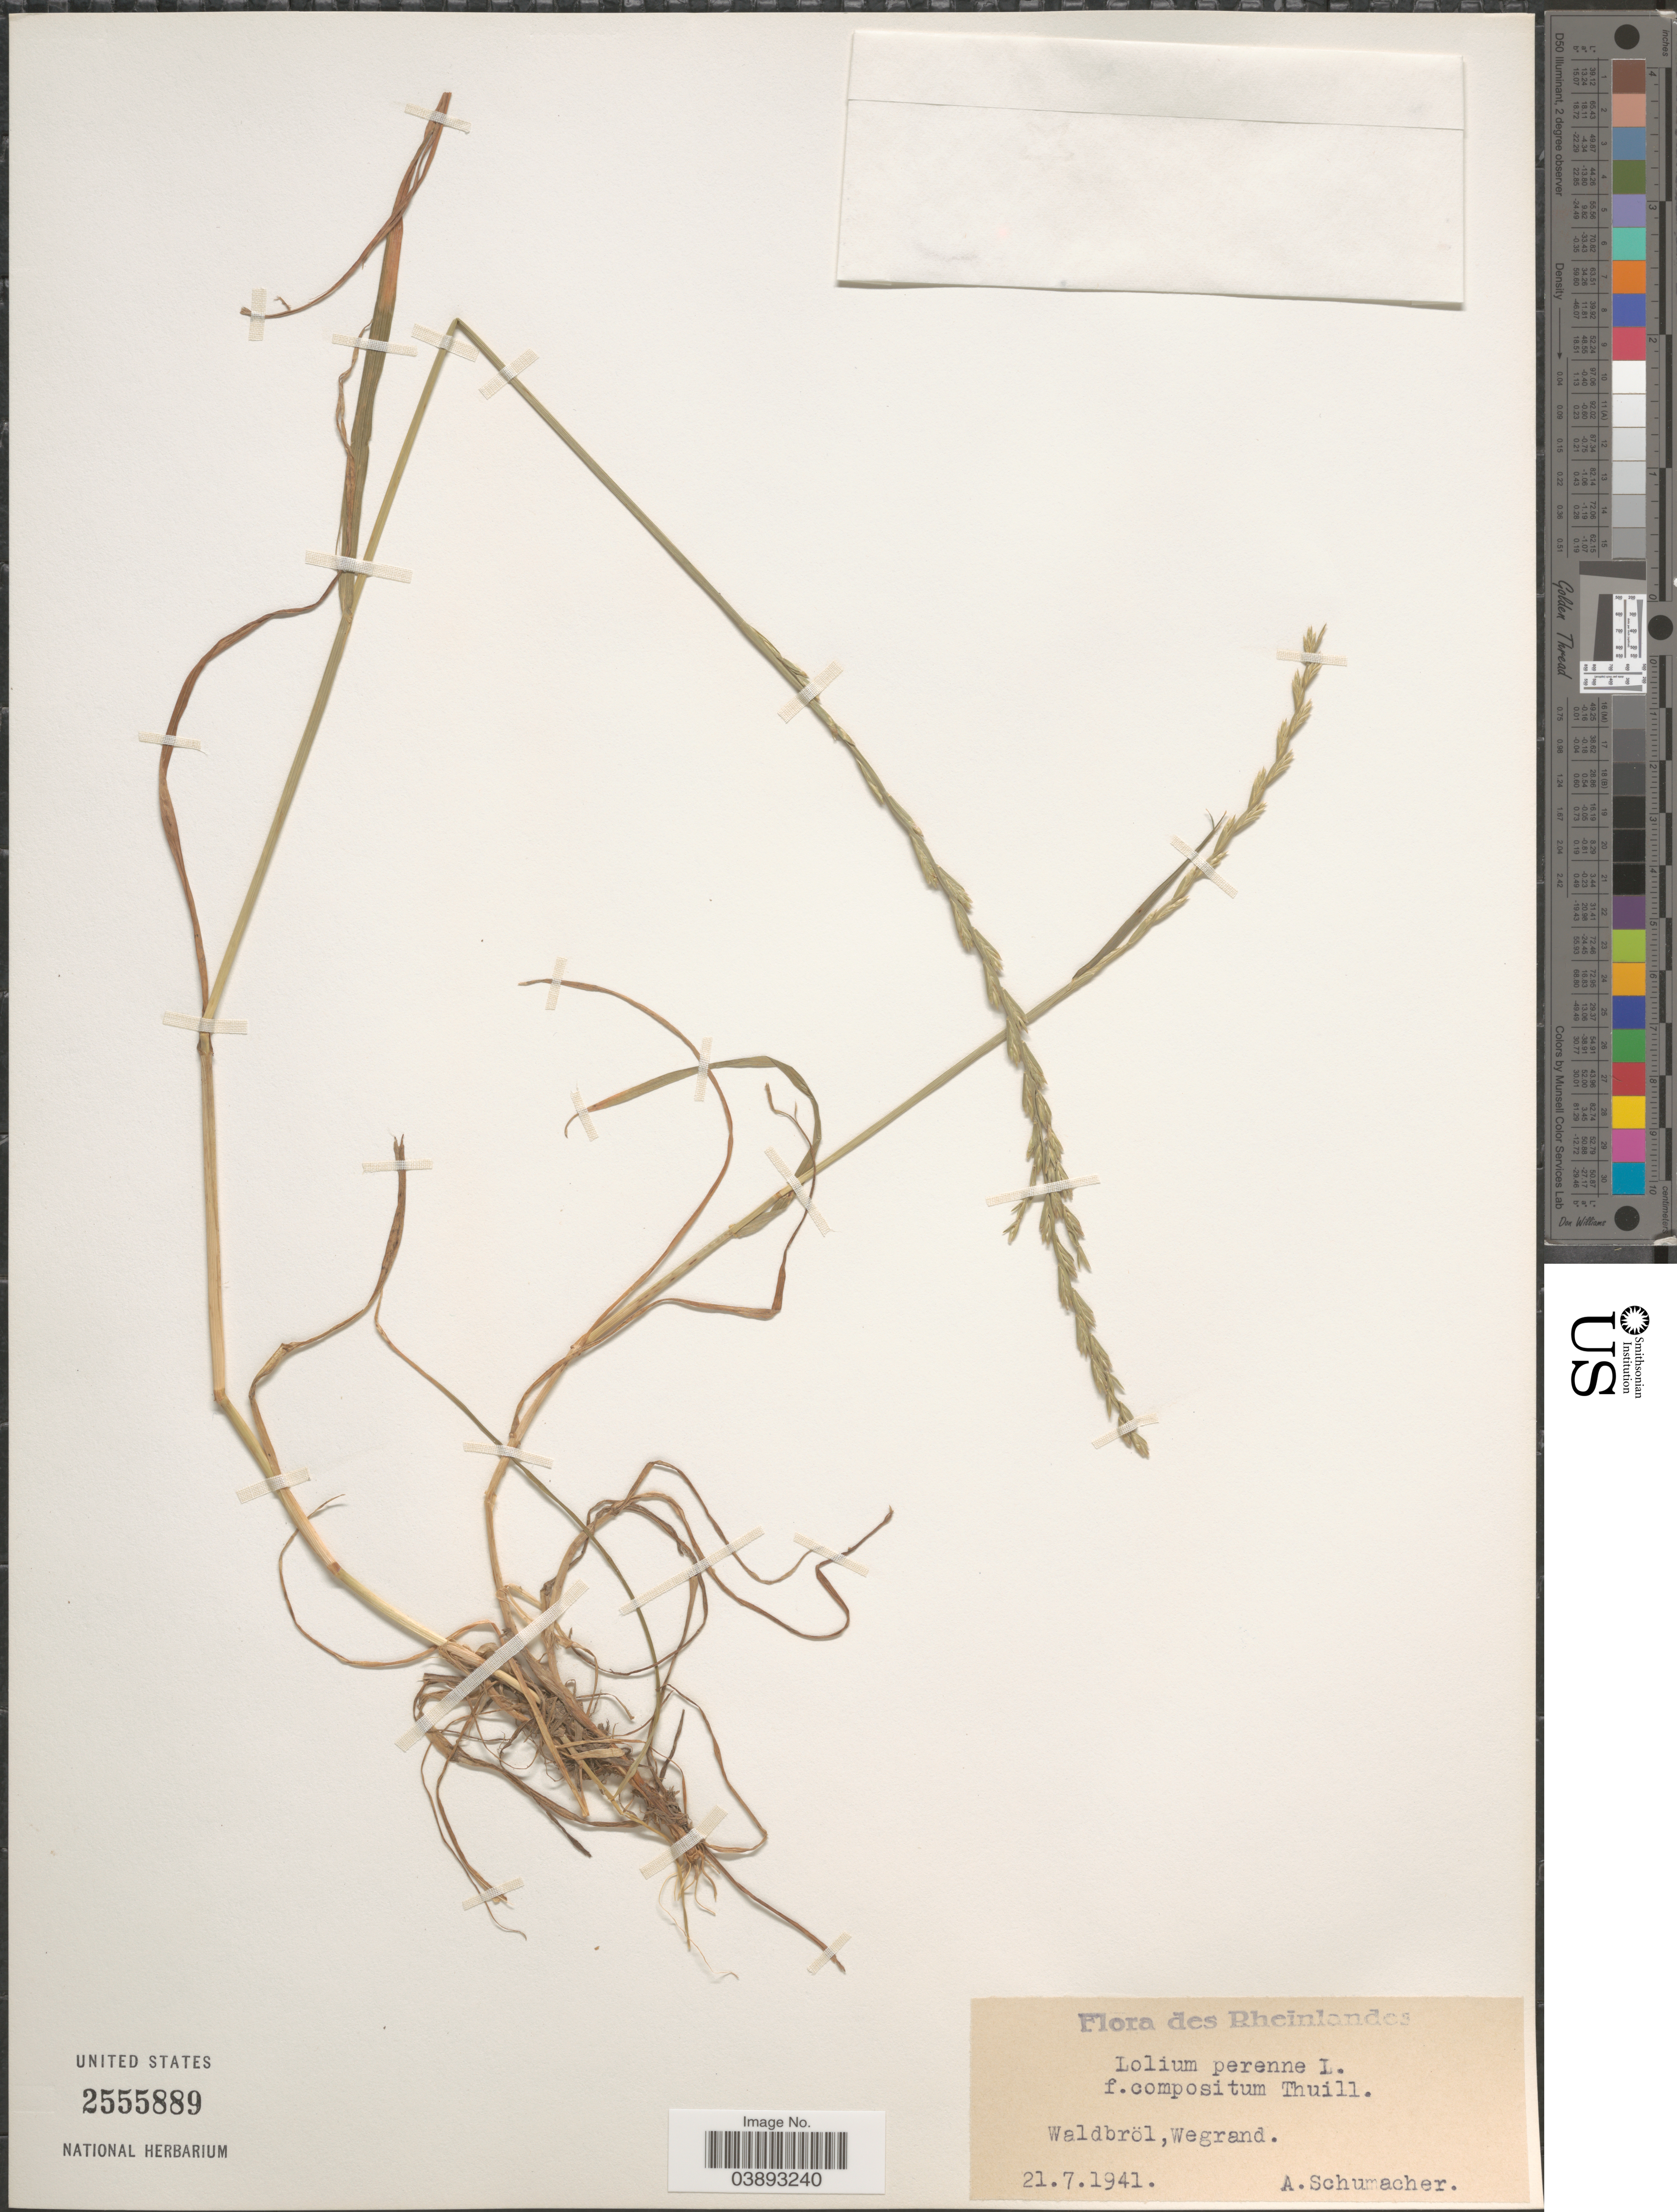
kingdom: Plantae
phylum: Tracheophyta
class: Liliopsida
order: Poales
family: Poaceae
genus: Lolium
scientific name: Lolium perenne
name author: L.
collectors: A. Schumacher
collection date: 1941-07-21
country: Germany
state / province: Rhineland-Palatinate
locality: Rheinlandes. Waldbröl, Wegrand.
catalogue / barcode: US 2555889